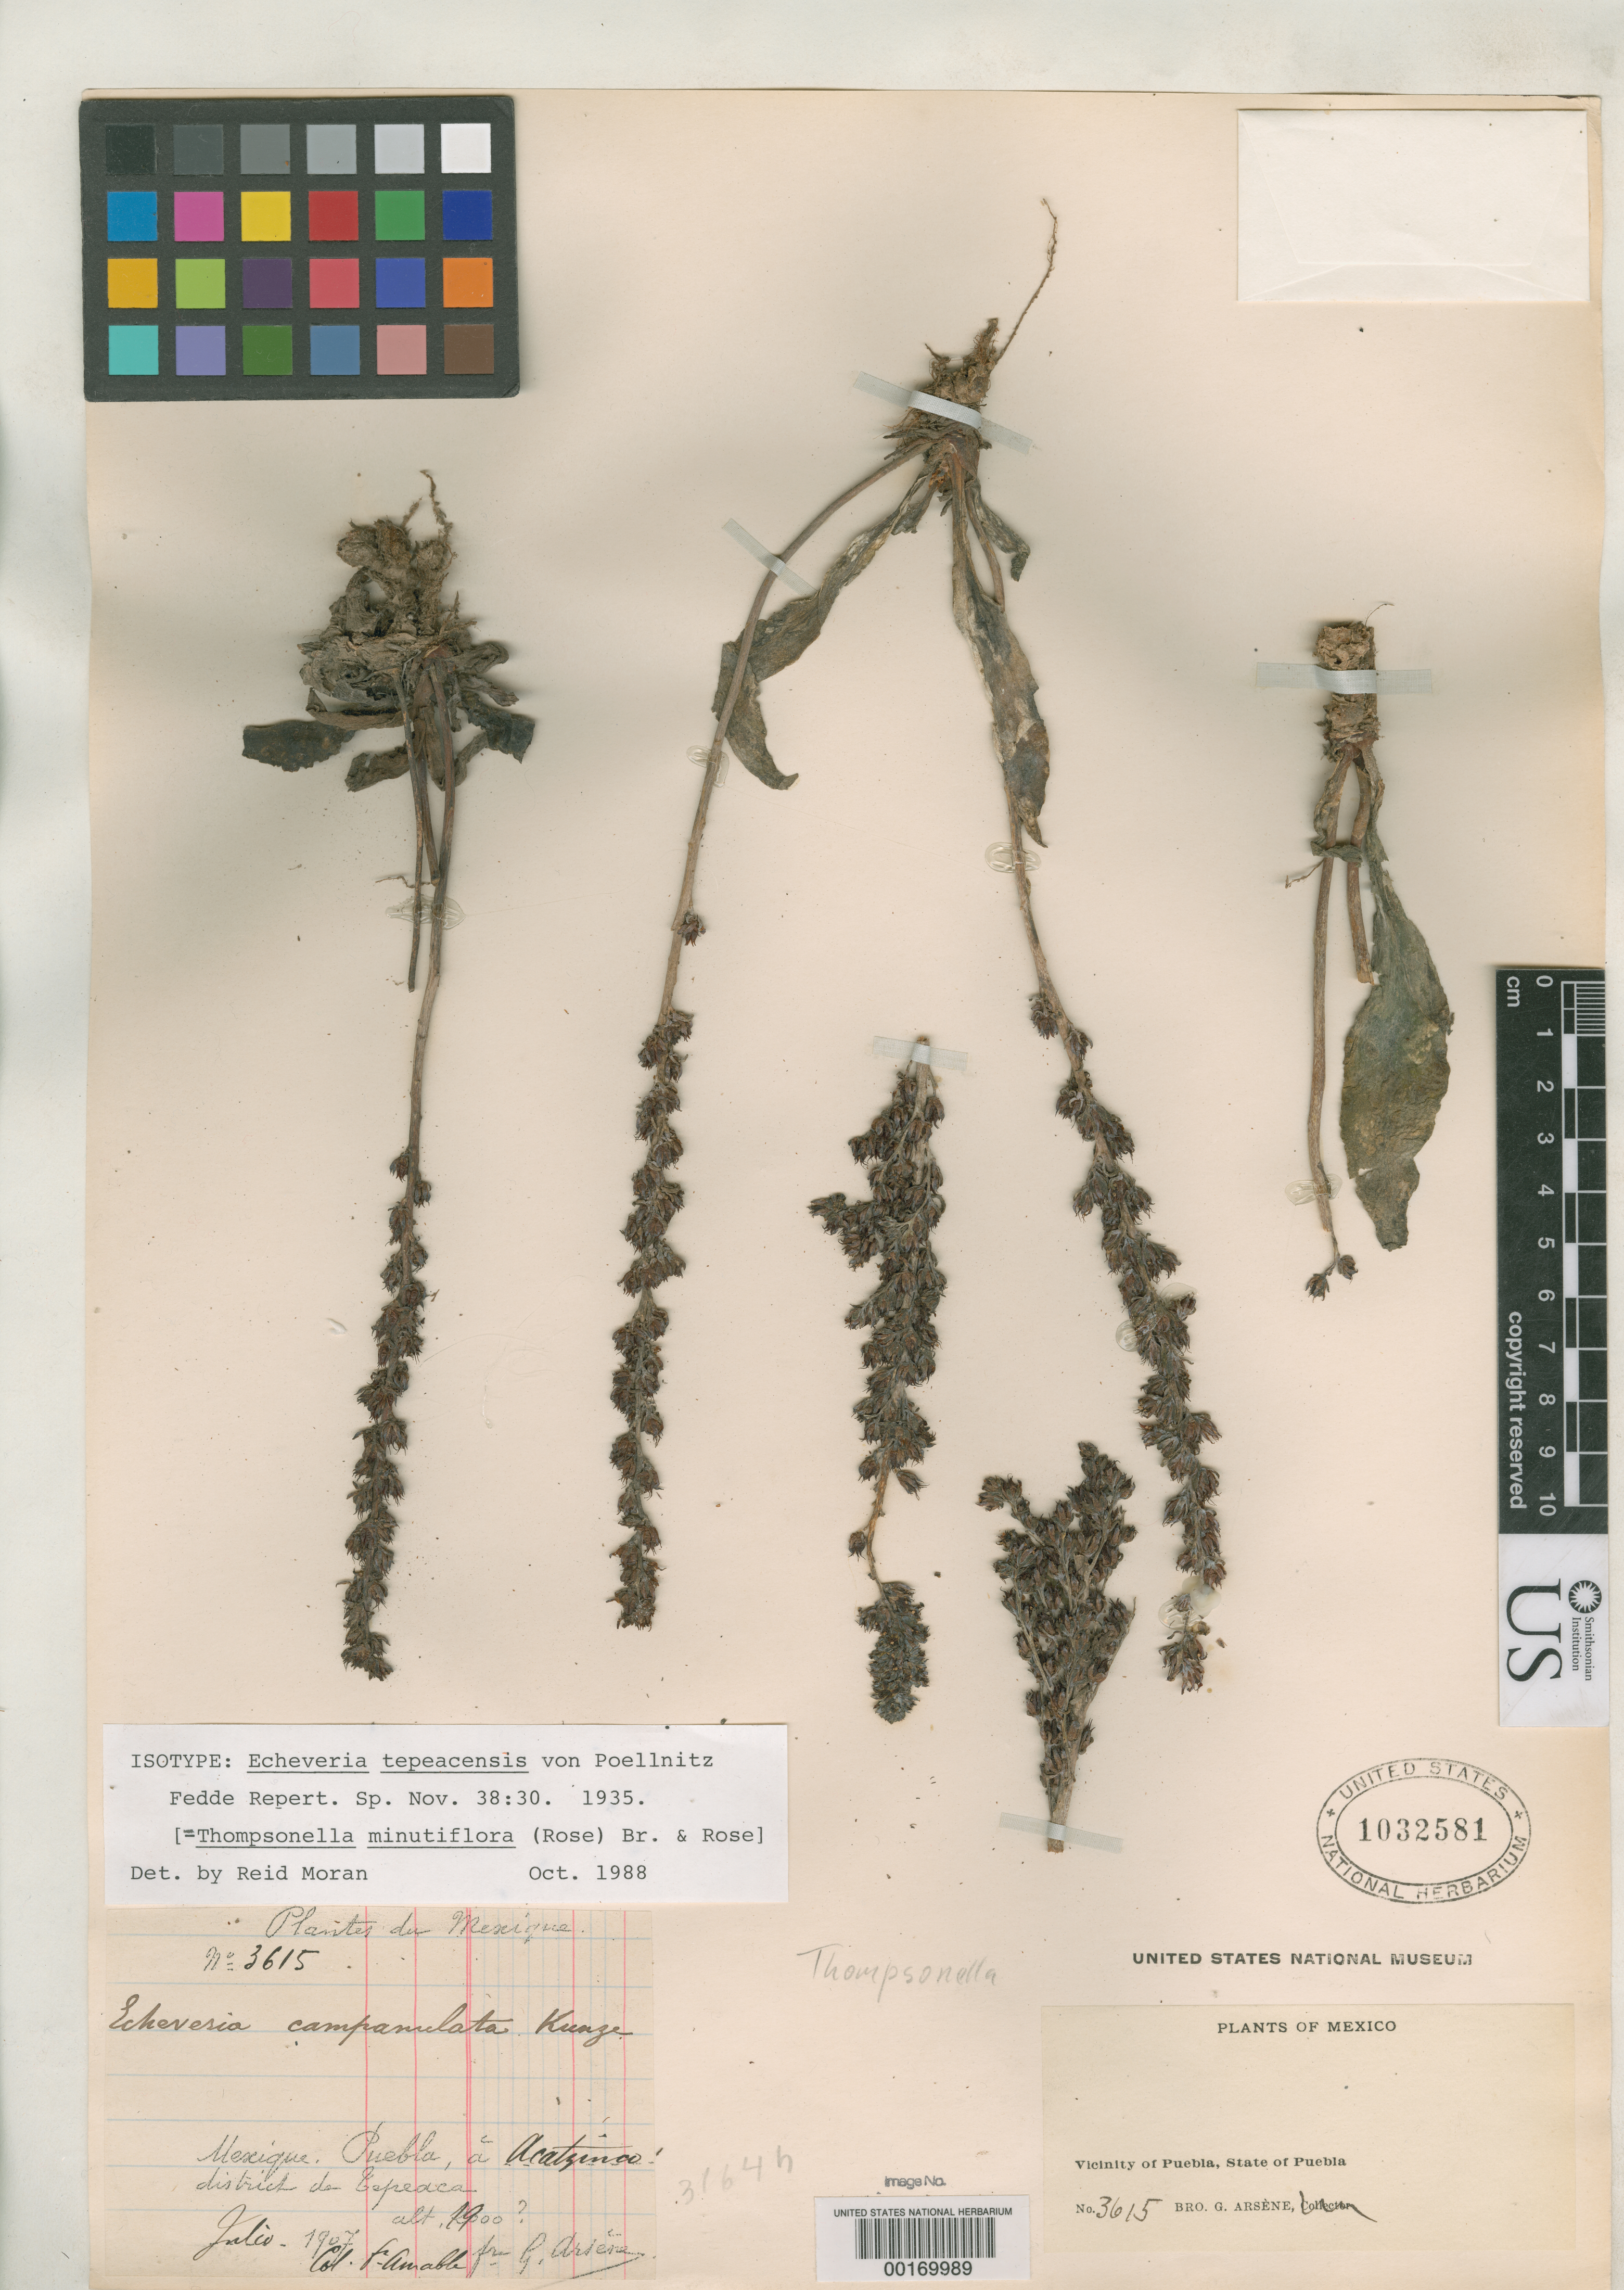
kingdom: Plantae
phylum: Tracheophyta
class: Magnoliopsida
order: Saxifragales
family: Crassulaceae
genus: Echeveria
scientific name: Echeveria tepeacensis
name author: Poelln.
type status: Isotype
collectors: B. Amable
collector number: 3615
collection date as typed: Jul 1907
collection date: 1907-07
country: Mexico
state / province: Puebla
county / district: Tepeaca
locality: Acatzinco.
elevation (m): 1900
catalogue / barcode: US 1032581